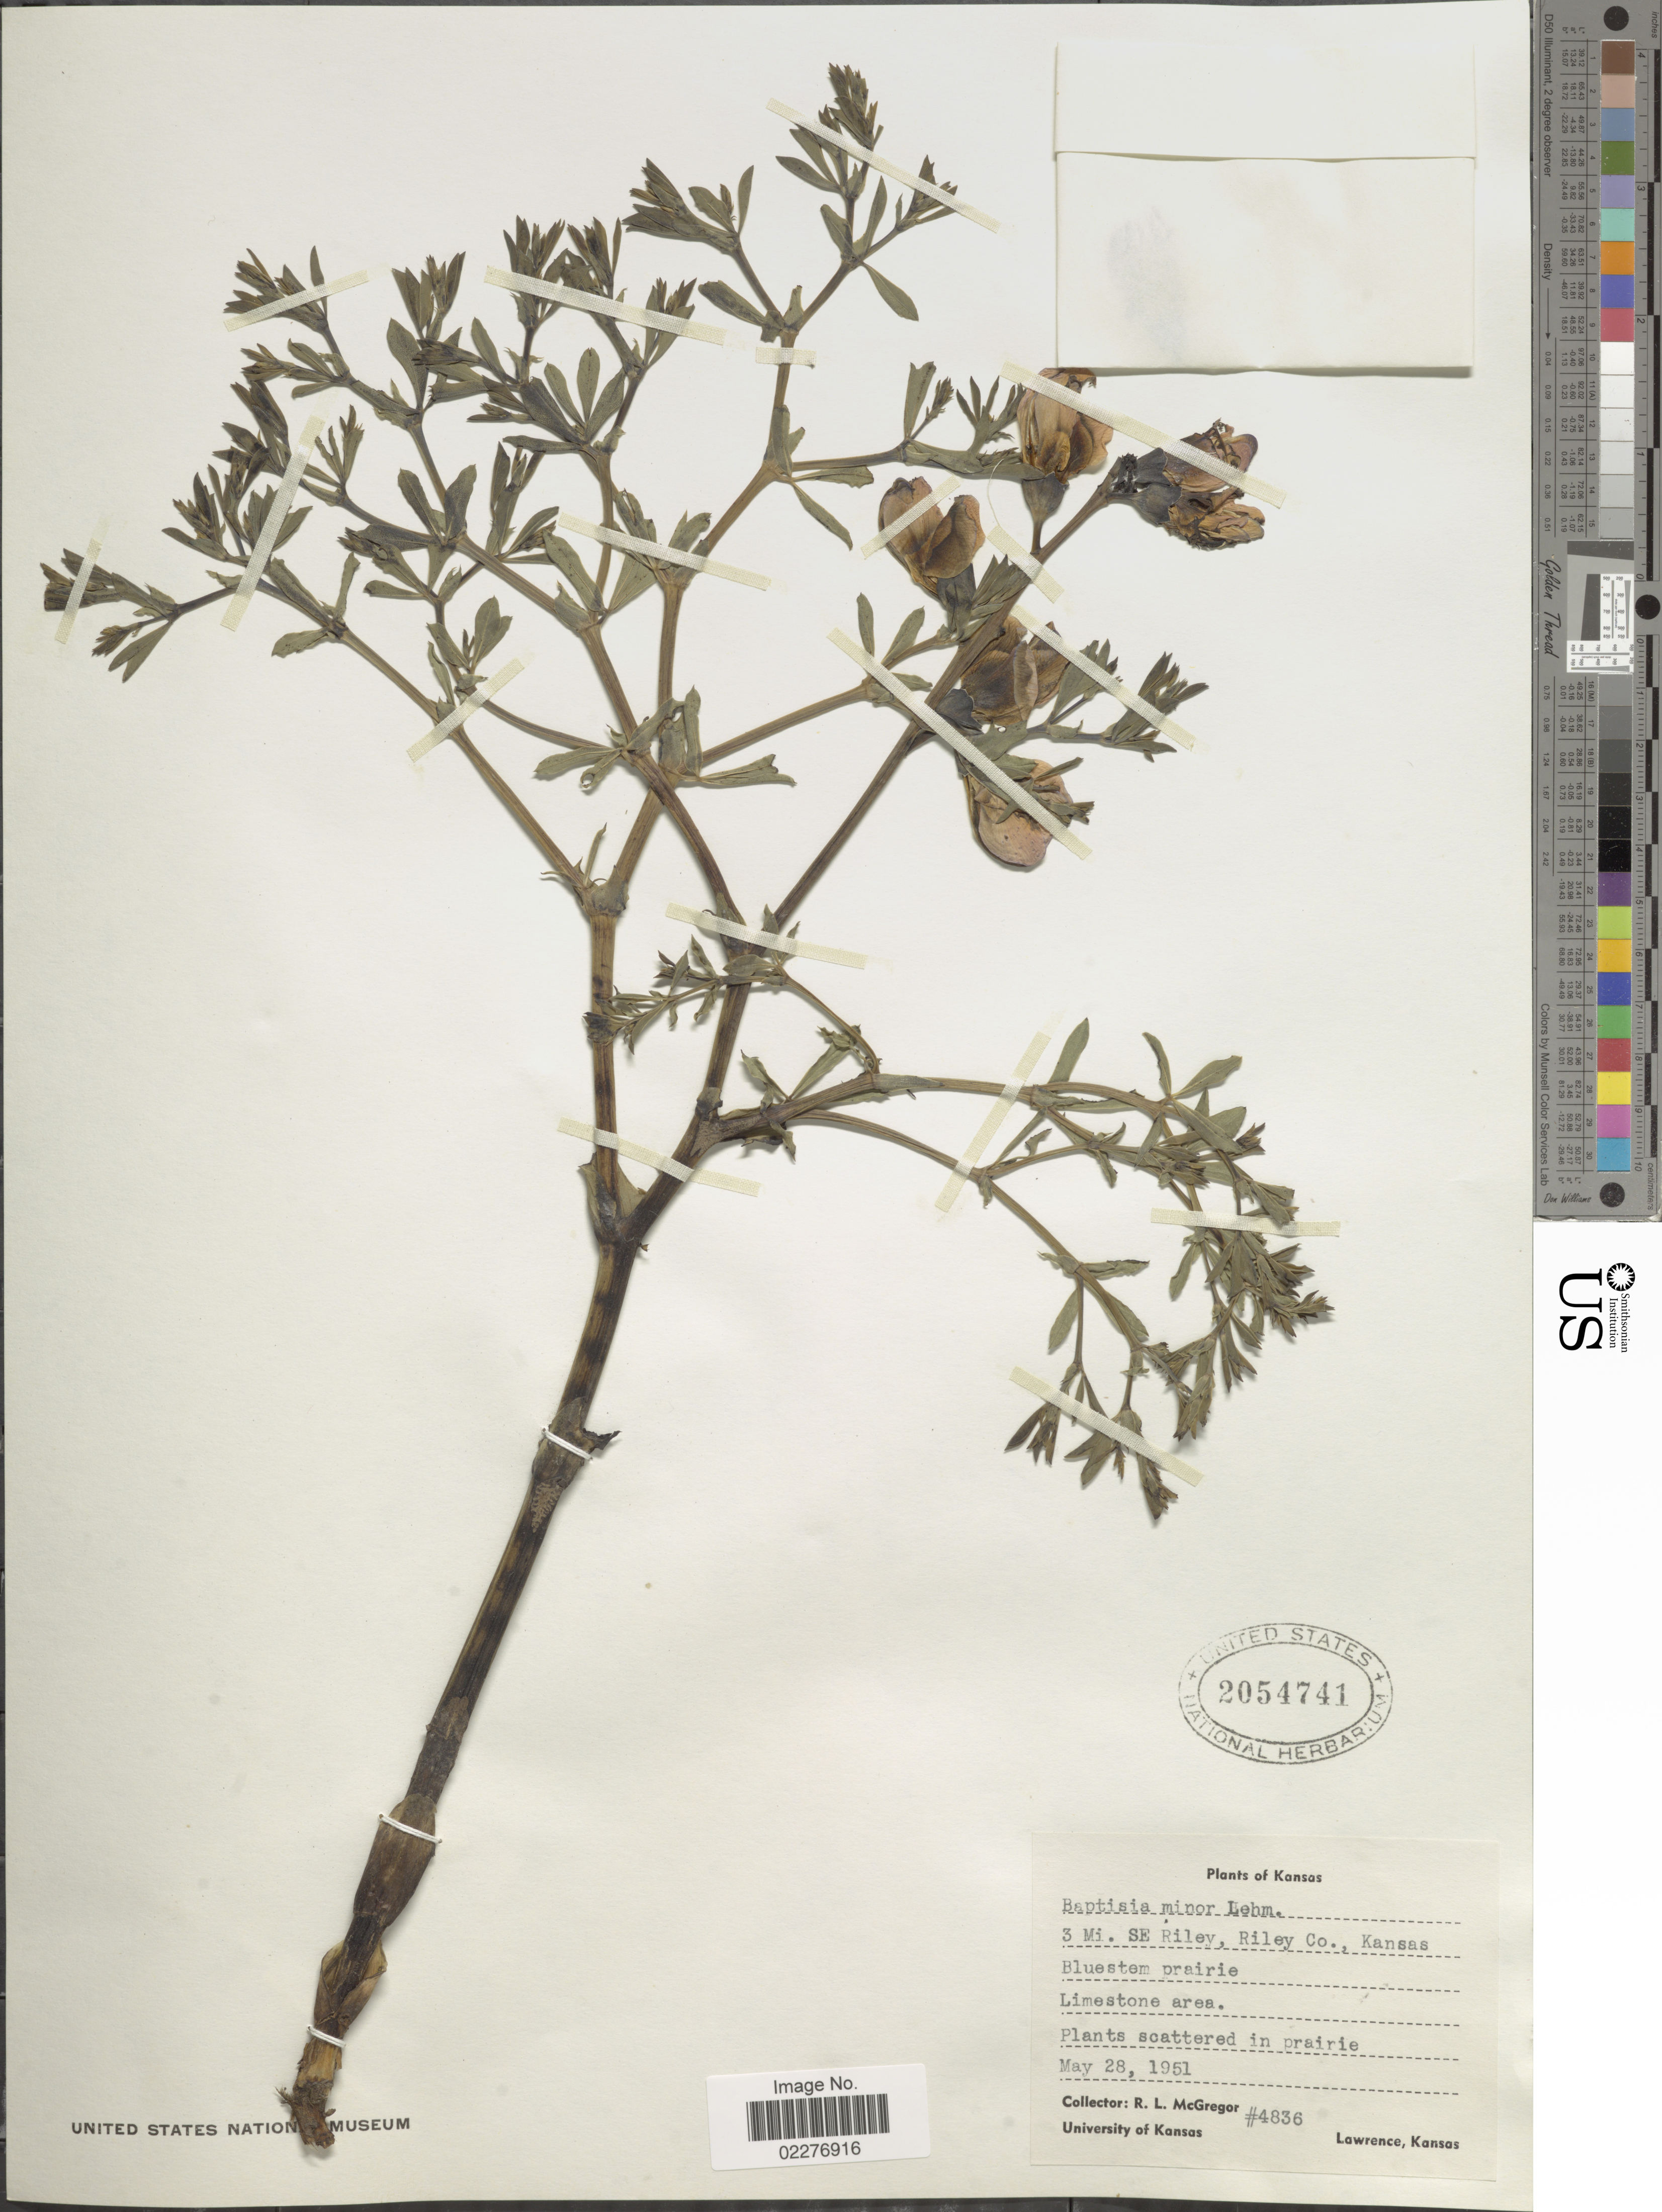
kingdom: Plantae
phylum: Tracheophyta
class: Magnoliopsida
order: Fabales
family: Fabaceae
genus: Baptisia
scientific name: Baptisia minor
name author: Lehm.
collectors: R. McGregor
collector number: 4836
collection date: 1951-05-28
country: United States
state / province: Kansas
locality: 3 mi SE Riley, Riley Co., Bluestem prairie, Limestone area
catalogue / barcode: US 2054741